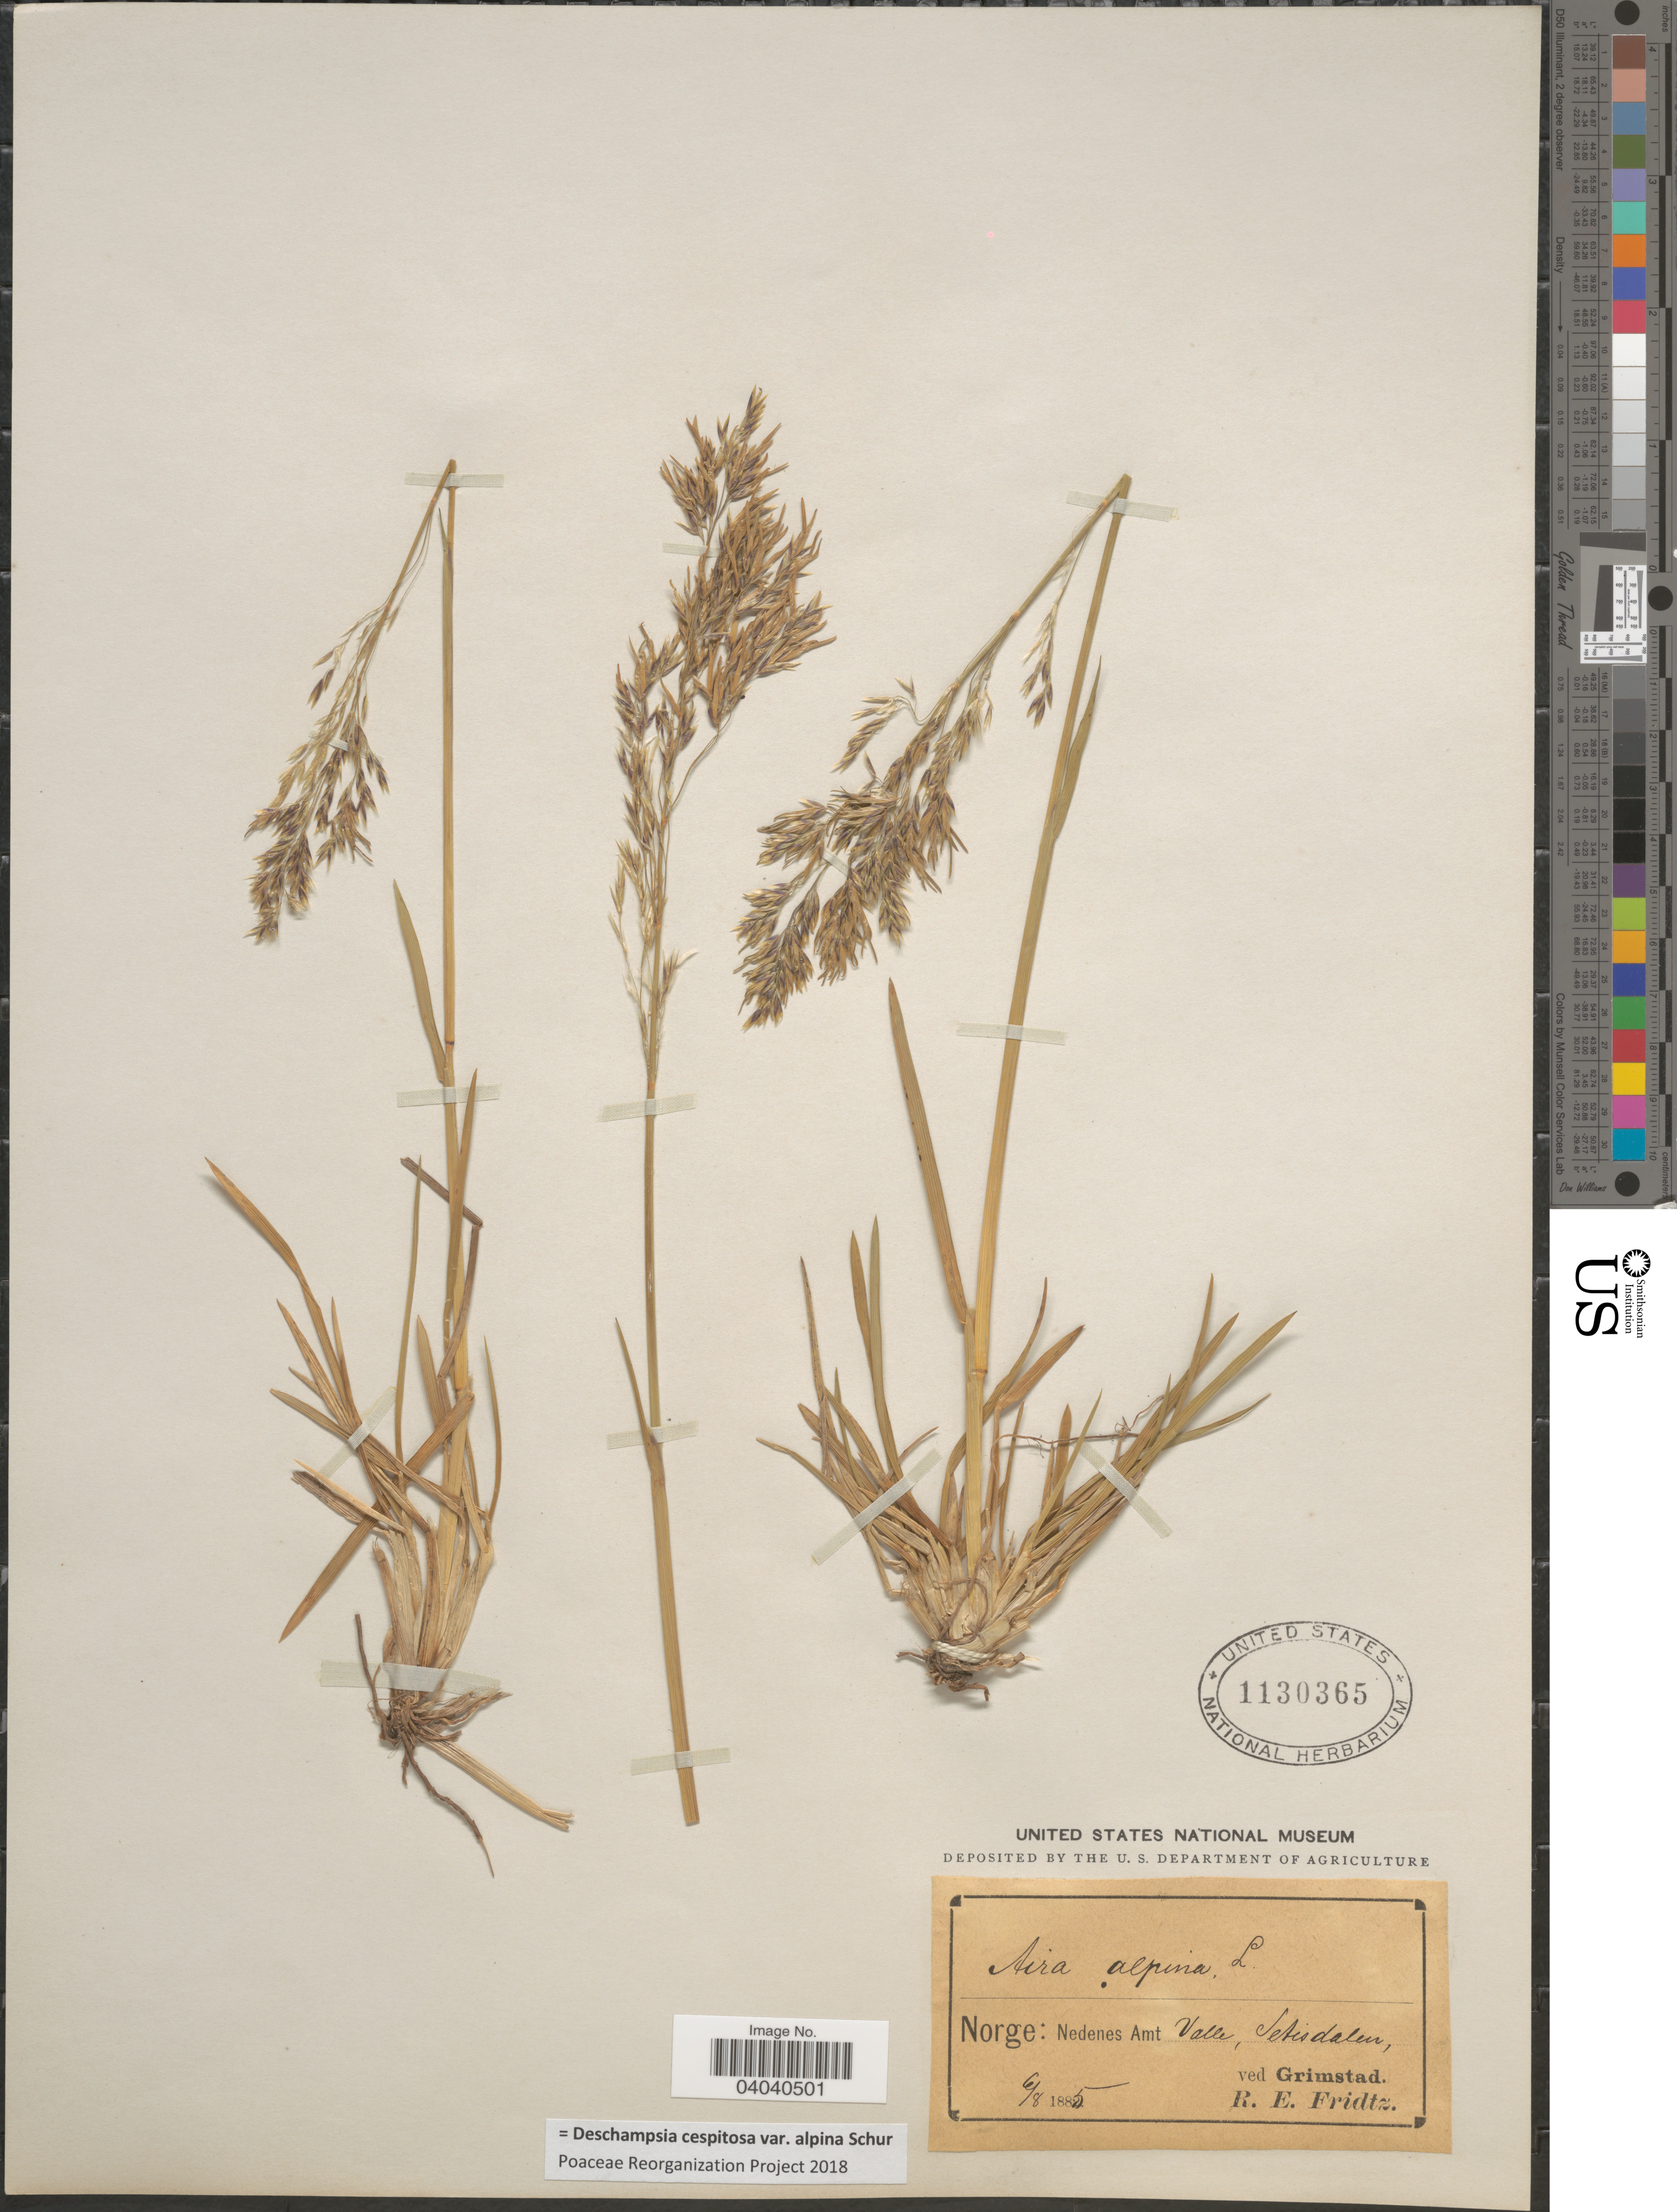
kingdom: Plantae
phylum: Tracheophyta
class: Liliopsida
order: Poales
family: Poaceae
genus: Deschampsia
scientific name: Deschampsia cespitosa var. alpina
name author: Vasey ex W.J. Beal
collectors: R. Fridtz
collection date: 1885-08-06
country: Norway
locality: Norge: Nedenes Amt Valle, Setisdalen, ved Grimstad.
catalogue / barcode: US 1130365